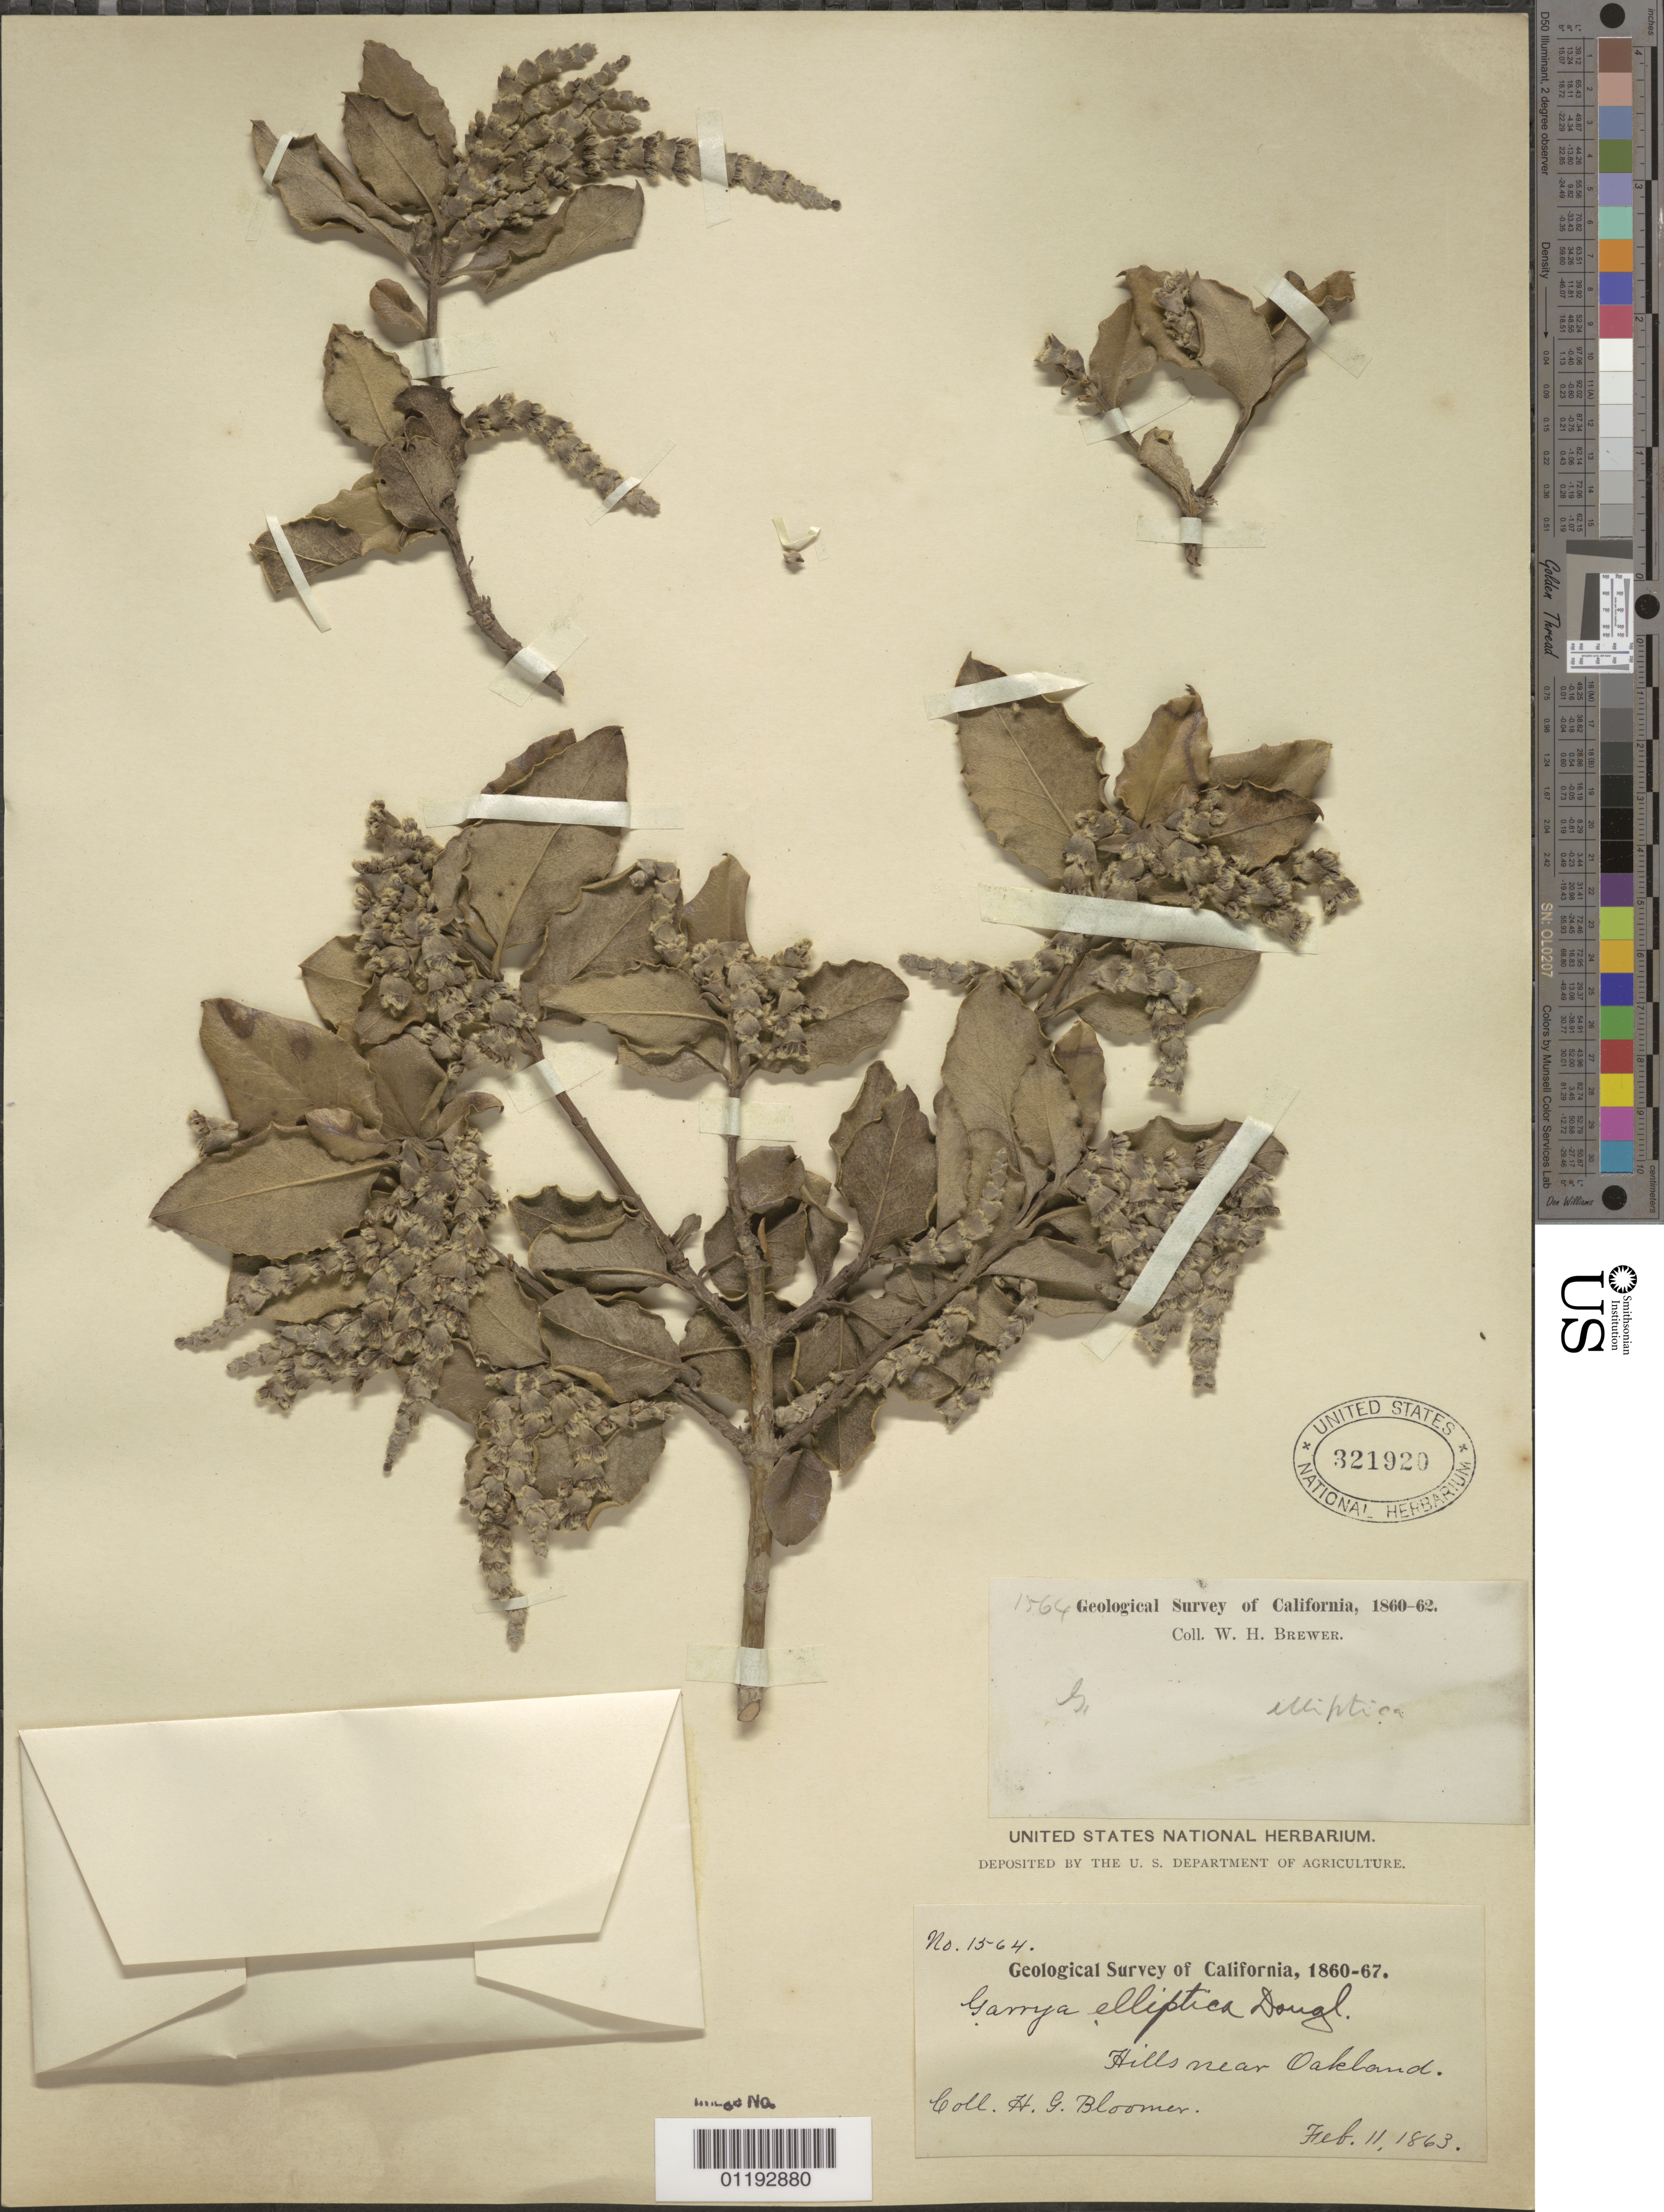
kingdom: Plantae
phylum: Tracheophyta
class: Magnoliopsida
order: Garryales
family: Garryaceae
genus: Garrya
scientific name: Garrya elliptica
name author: Douglas ex Lindl.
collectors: H. Bloomer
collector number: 1564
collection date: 1863-02-11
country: United States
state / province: California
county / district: Alameda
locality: Hills near Oakland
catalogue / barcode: US 321920